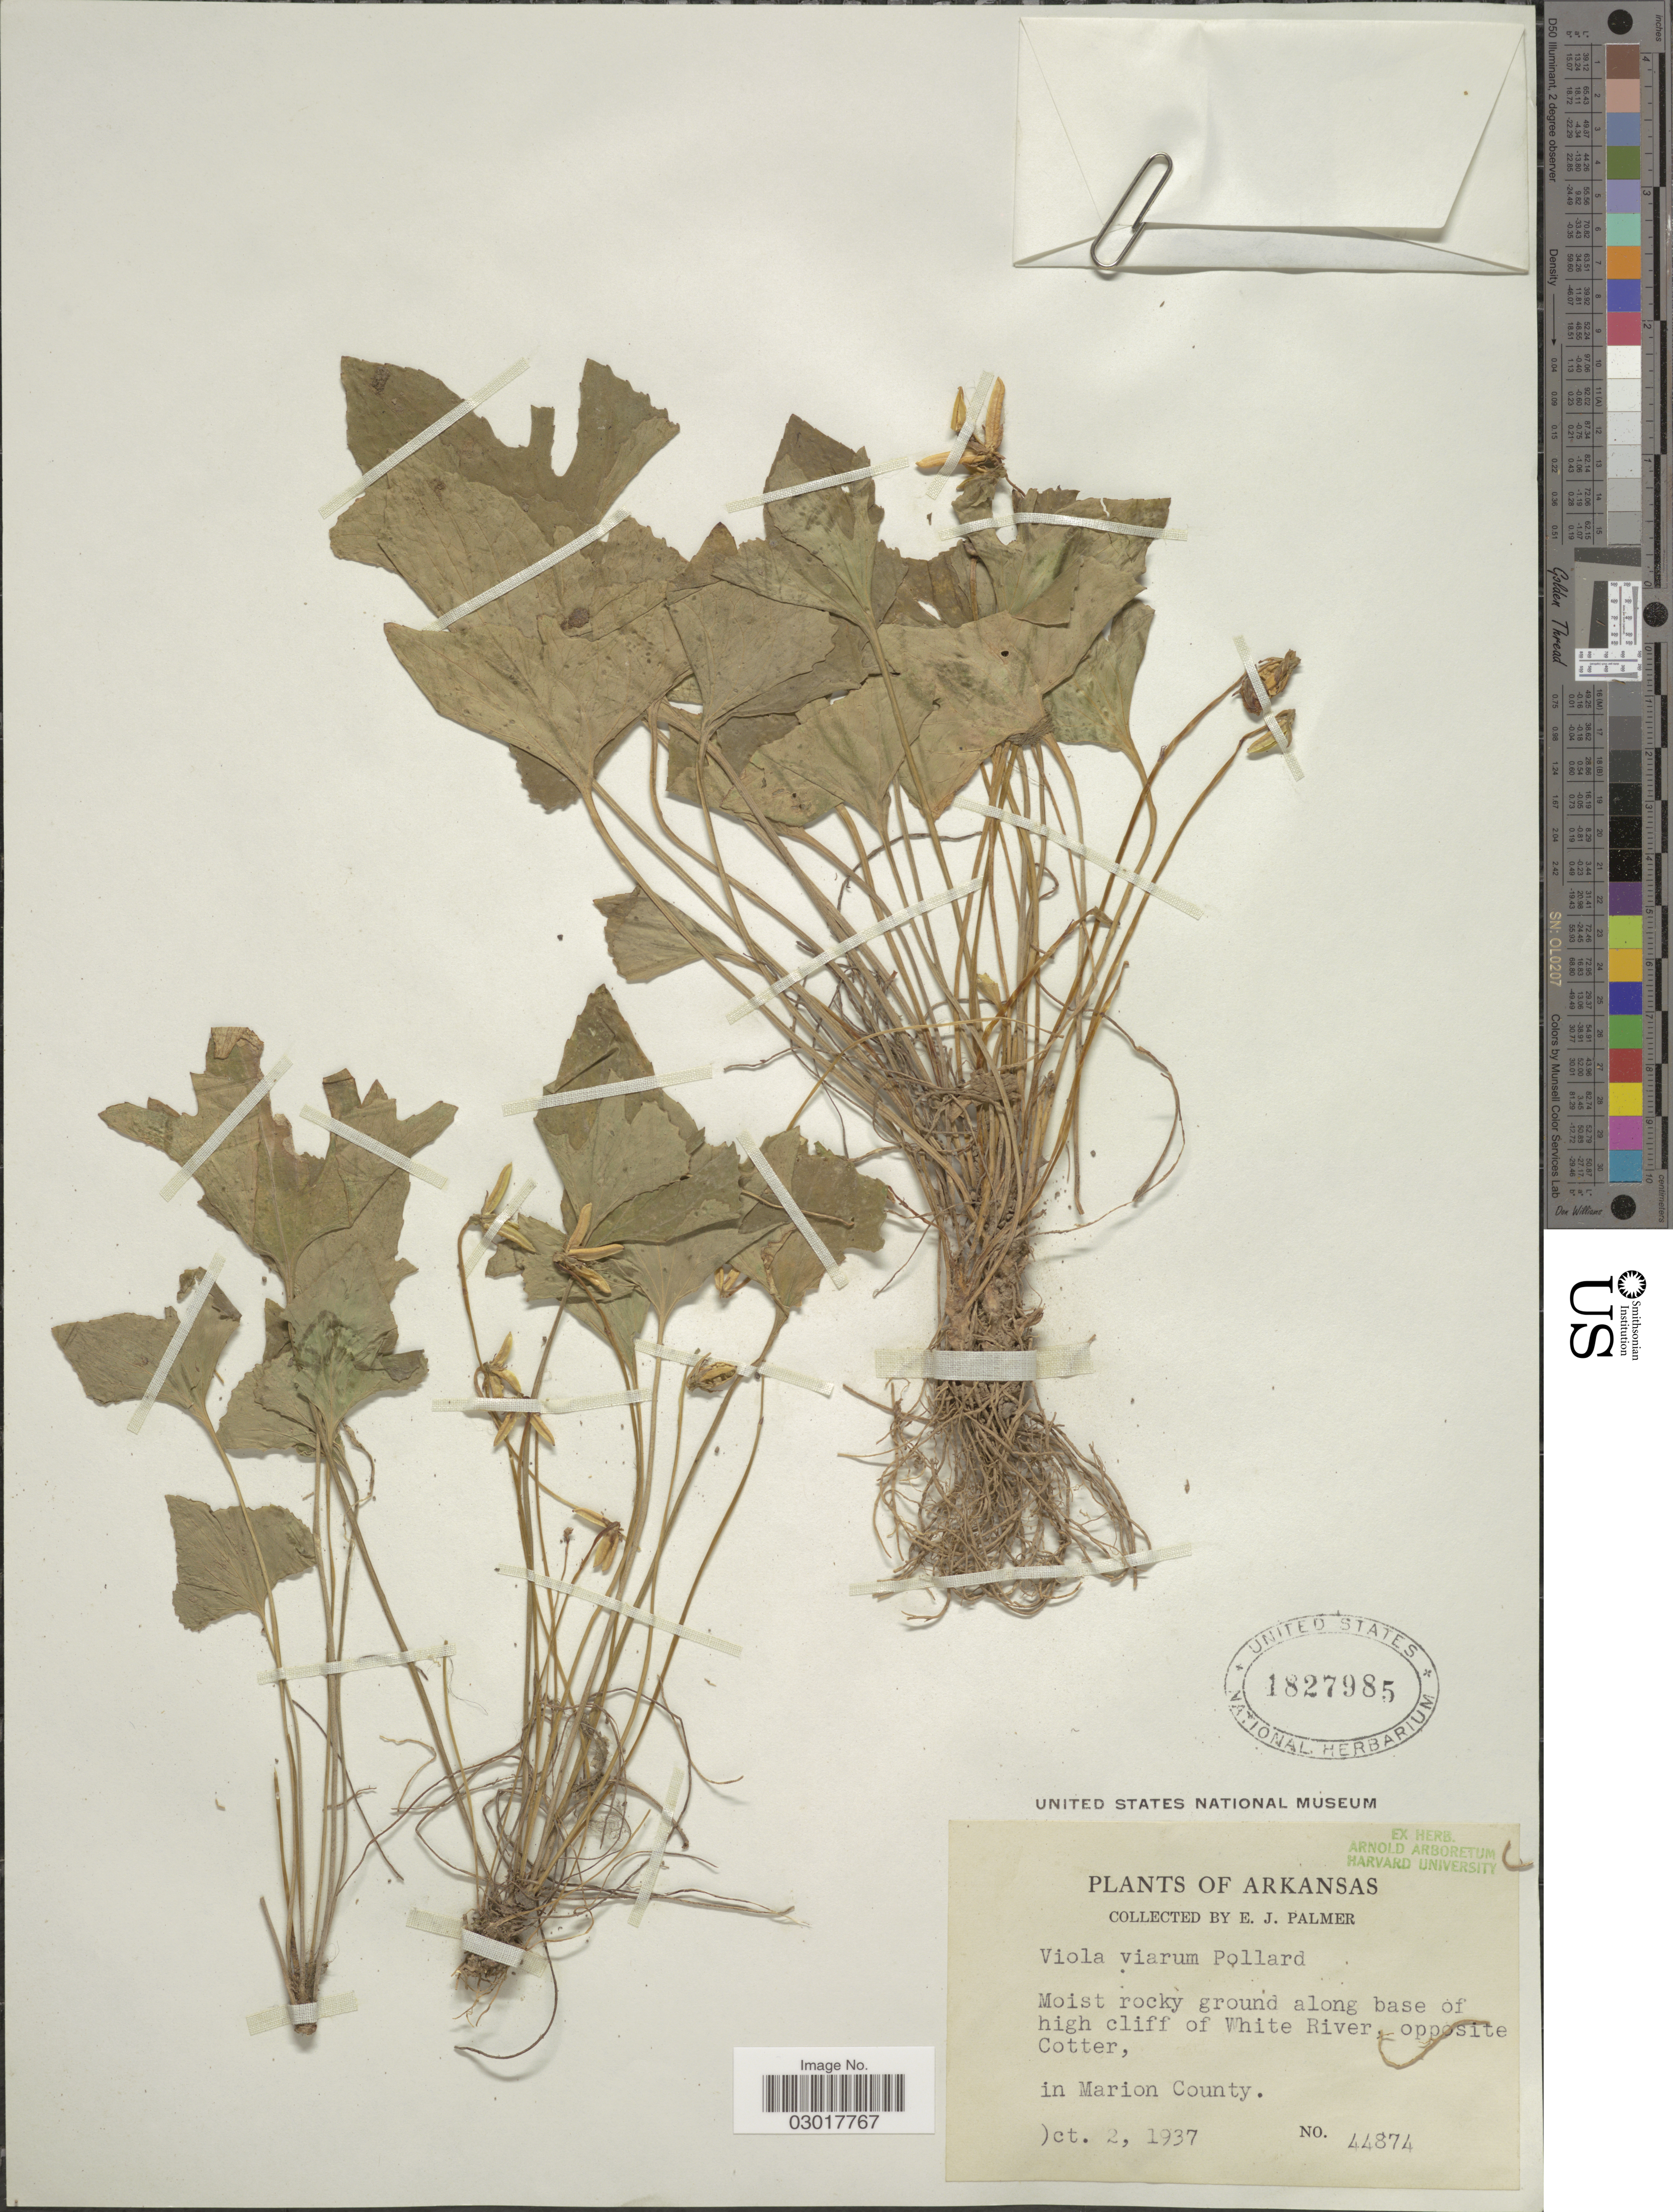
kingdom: Plantae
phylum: Tracheophyta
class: Magnoliopsida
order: Malpighiales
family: Violaceae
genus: Viola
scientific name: Viola viarum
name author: Pollard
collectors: E. J. Palmer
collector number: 44874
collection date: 1937-10-02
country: United States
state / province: Arkansas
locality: Moist rocky ground along base of high cliff of White River opposite Cotter, in Marion County.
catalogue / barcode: US 1827985